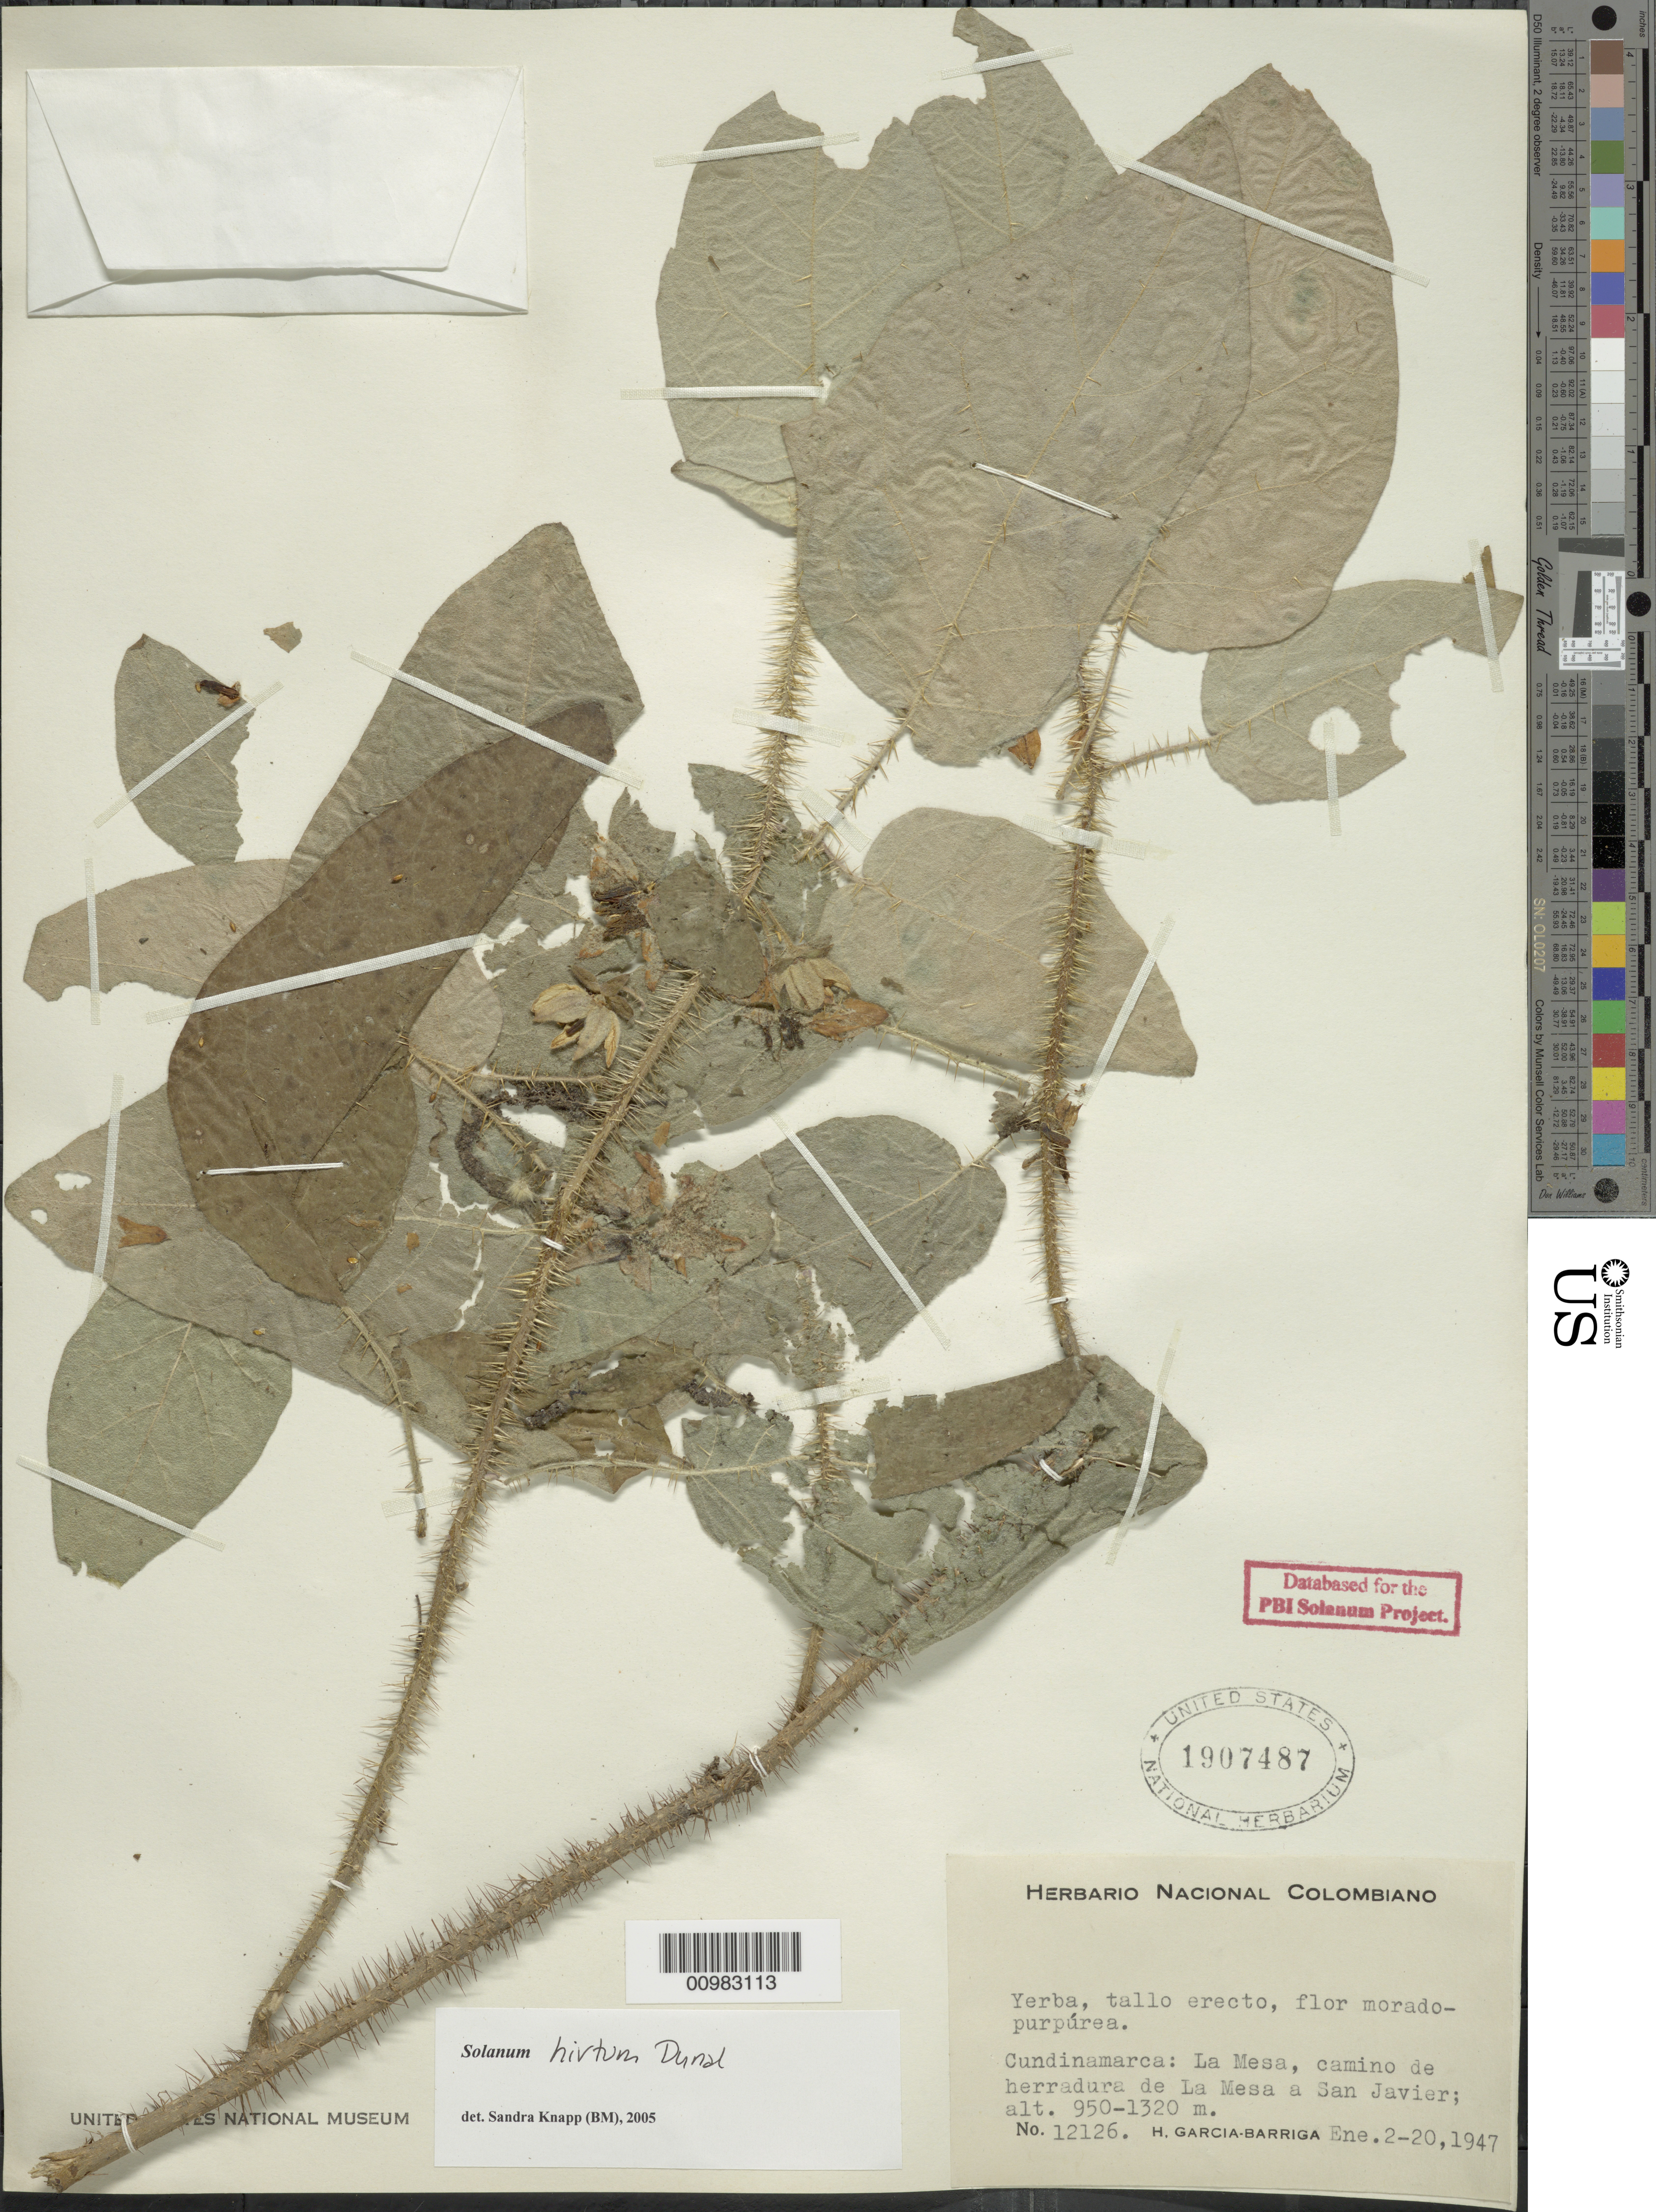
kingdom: Plantae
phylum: Tracheophyta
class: Magnoliopsida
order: Solanales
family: Solanaceae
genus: Solanum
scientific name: Solanum hirtum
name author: Vahl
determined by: Knapp, S. D.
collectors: H. García Barriga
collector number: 12126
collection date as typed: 2 Jan 1947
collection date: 1947-01-02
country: Colombia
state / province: Cundinamarca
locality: La Mesa, camino de herradura de La Mesa a San Javier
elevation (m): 950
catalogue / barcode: US 1907487